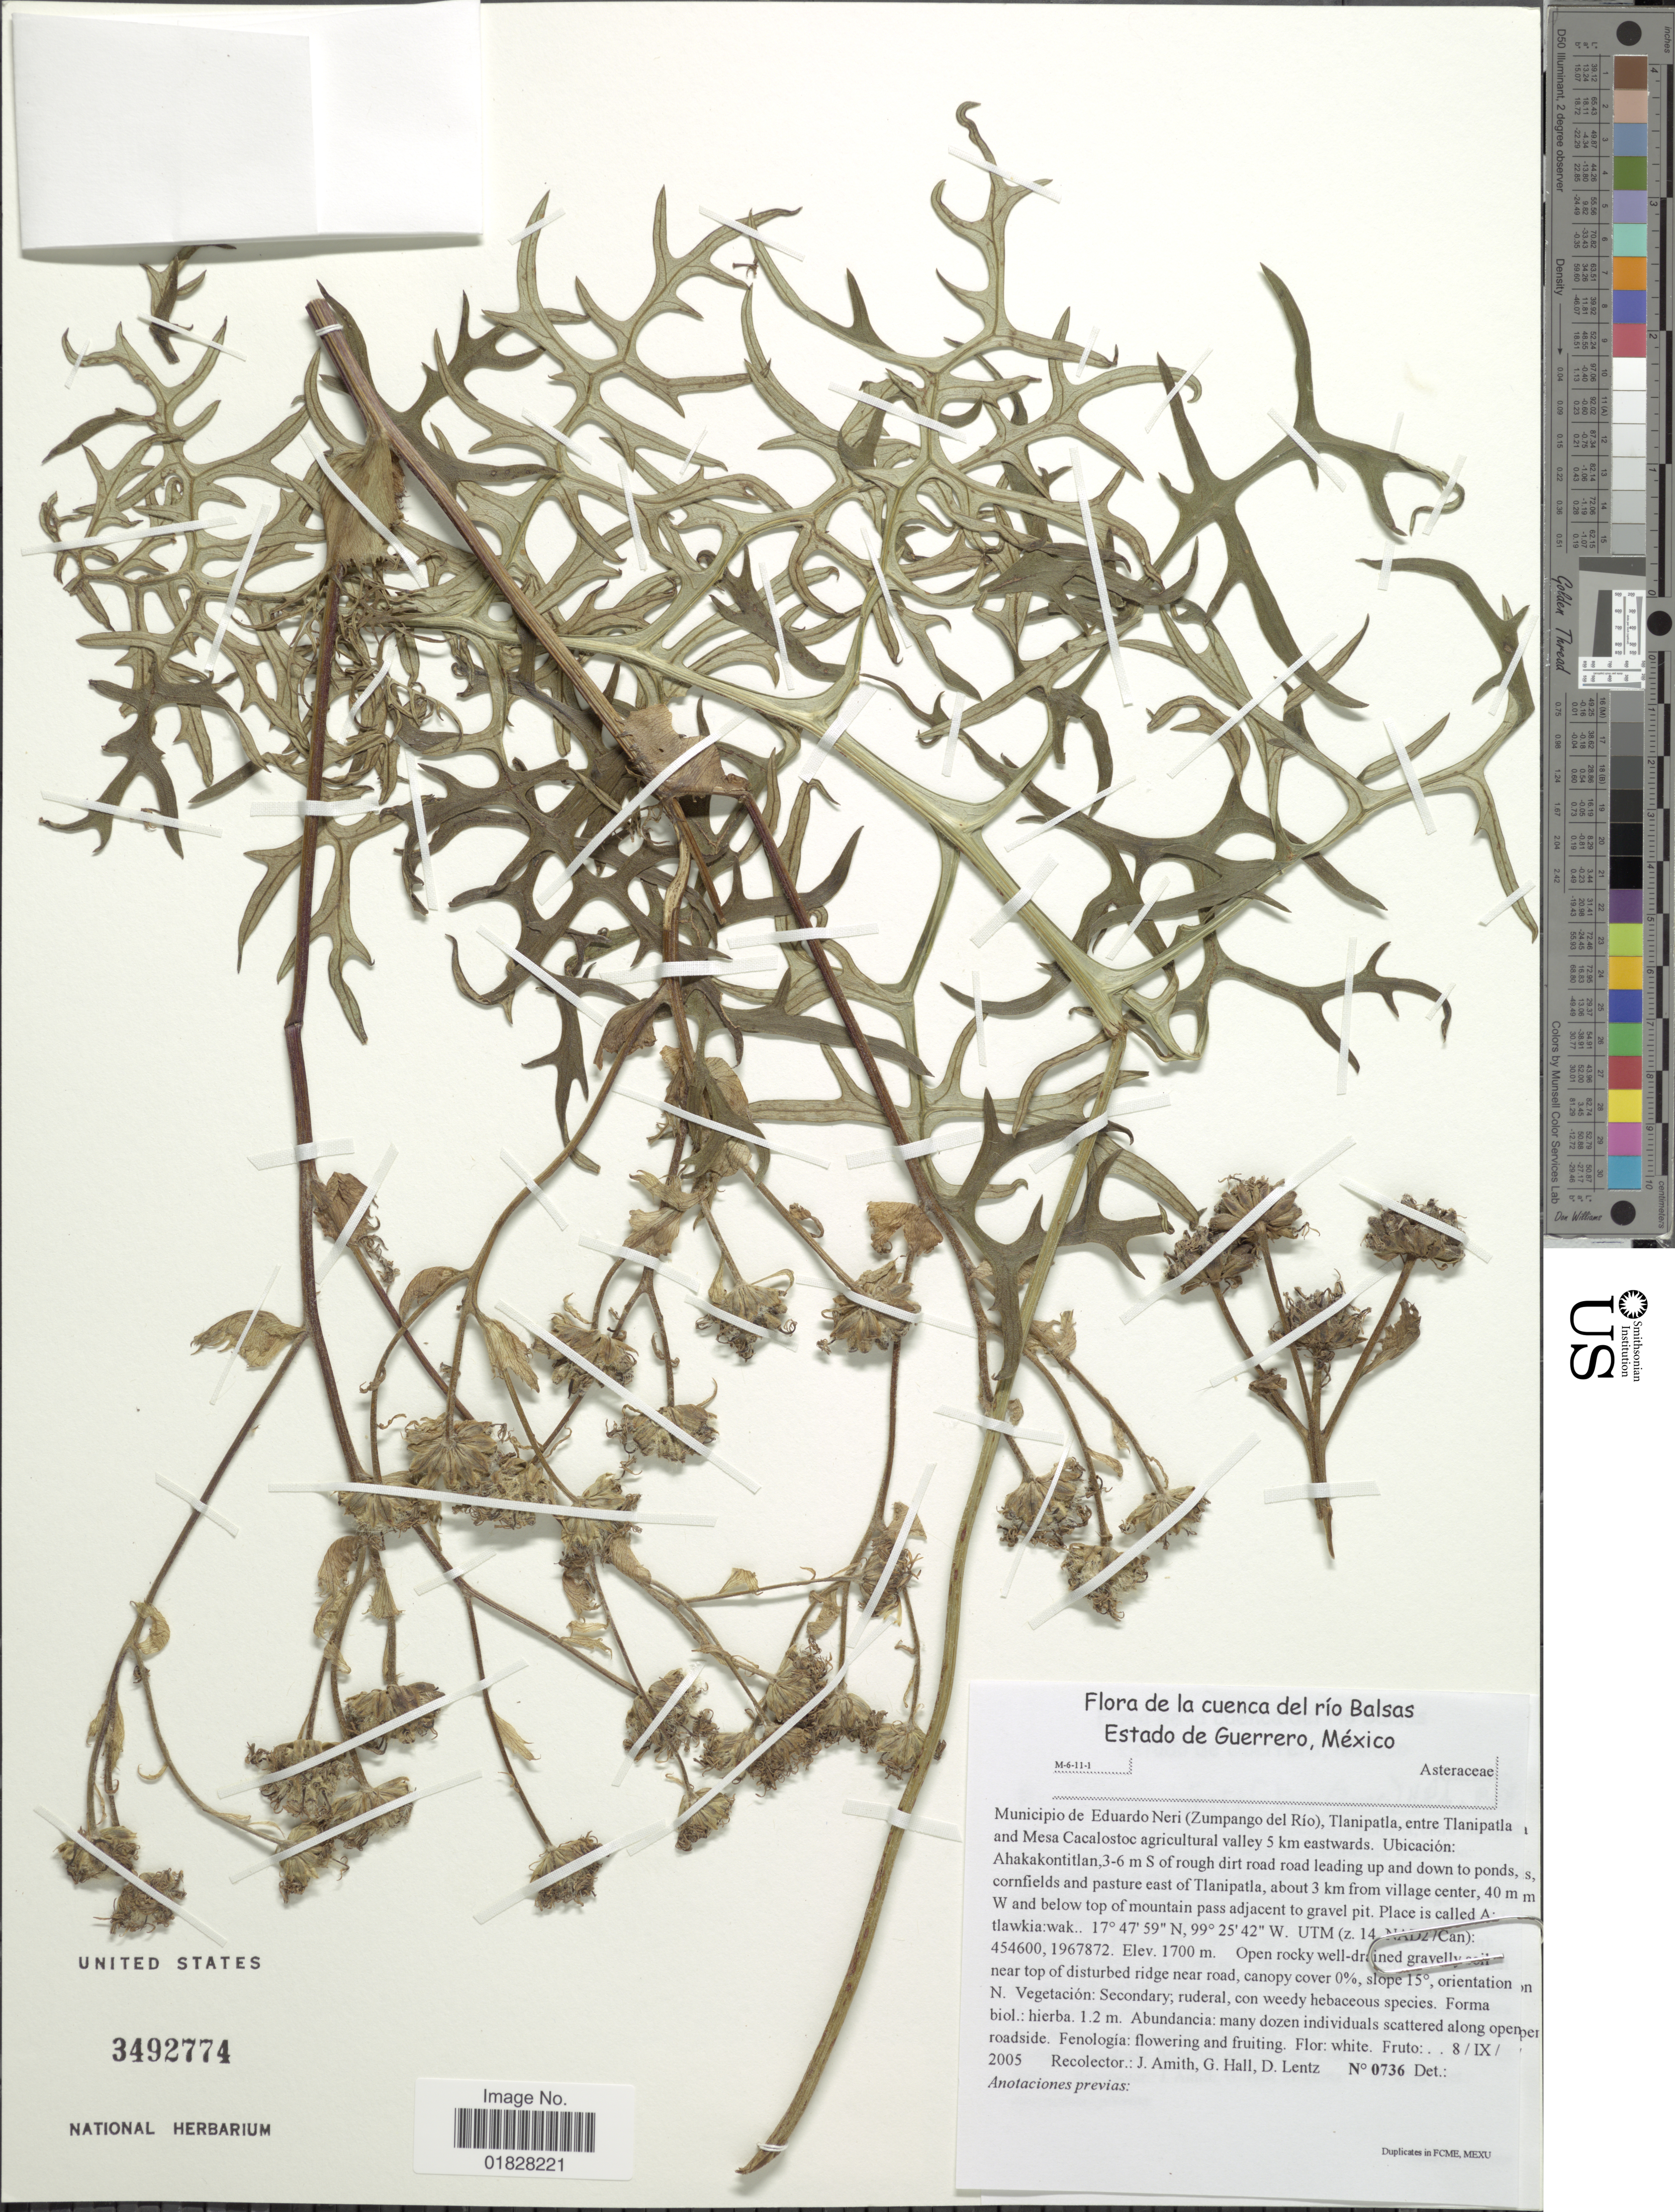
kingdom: Plantae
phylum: Tracheophyta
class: Magnoliopsida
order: Asterales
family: Asteraceae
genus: Psacalium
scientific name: Psacalium cirsiifolium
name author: (Zucc.) H. Rob. & Brettell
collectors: J. D. Amith, G. Hall & D. Lentz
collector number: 0736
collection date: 2005-09-08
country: Mexico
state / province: Guerrero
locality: De la cuenca del río Balsas. Estado de Guerrero, México. Municipio de Eduardo Neri (Zumpango del Rio), Tlanipatla, entre Tlanipatla and Mesa Cacalostoc agricultural valley 5 km eastwards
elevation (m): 1700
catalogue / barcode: US 3492774